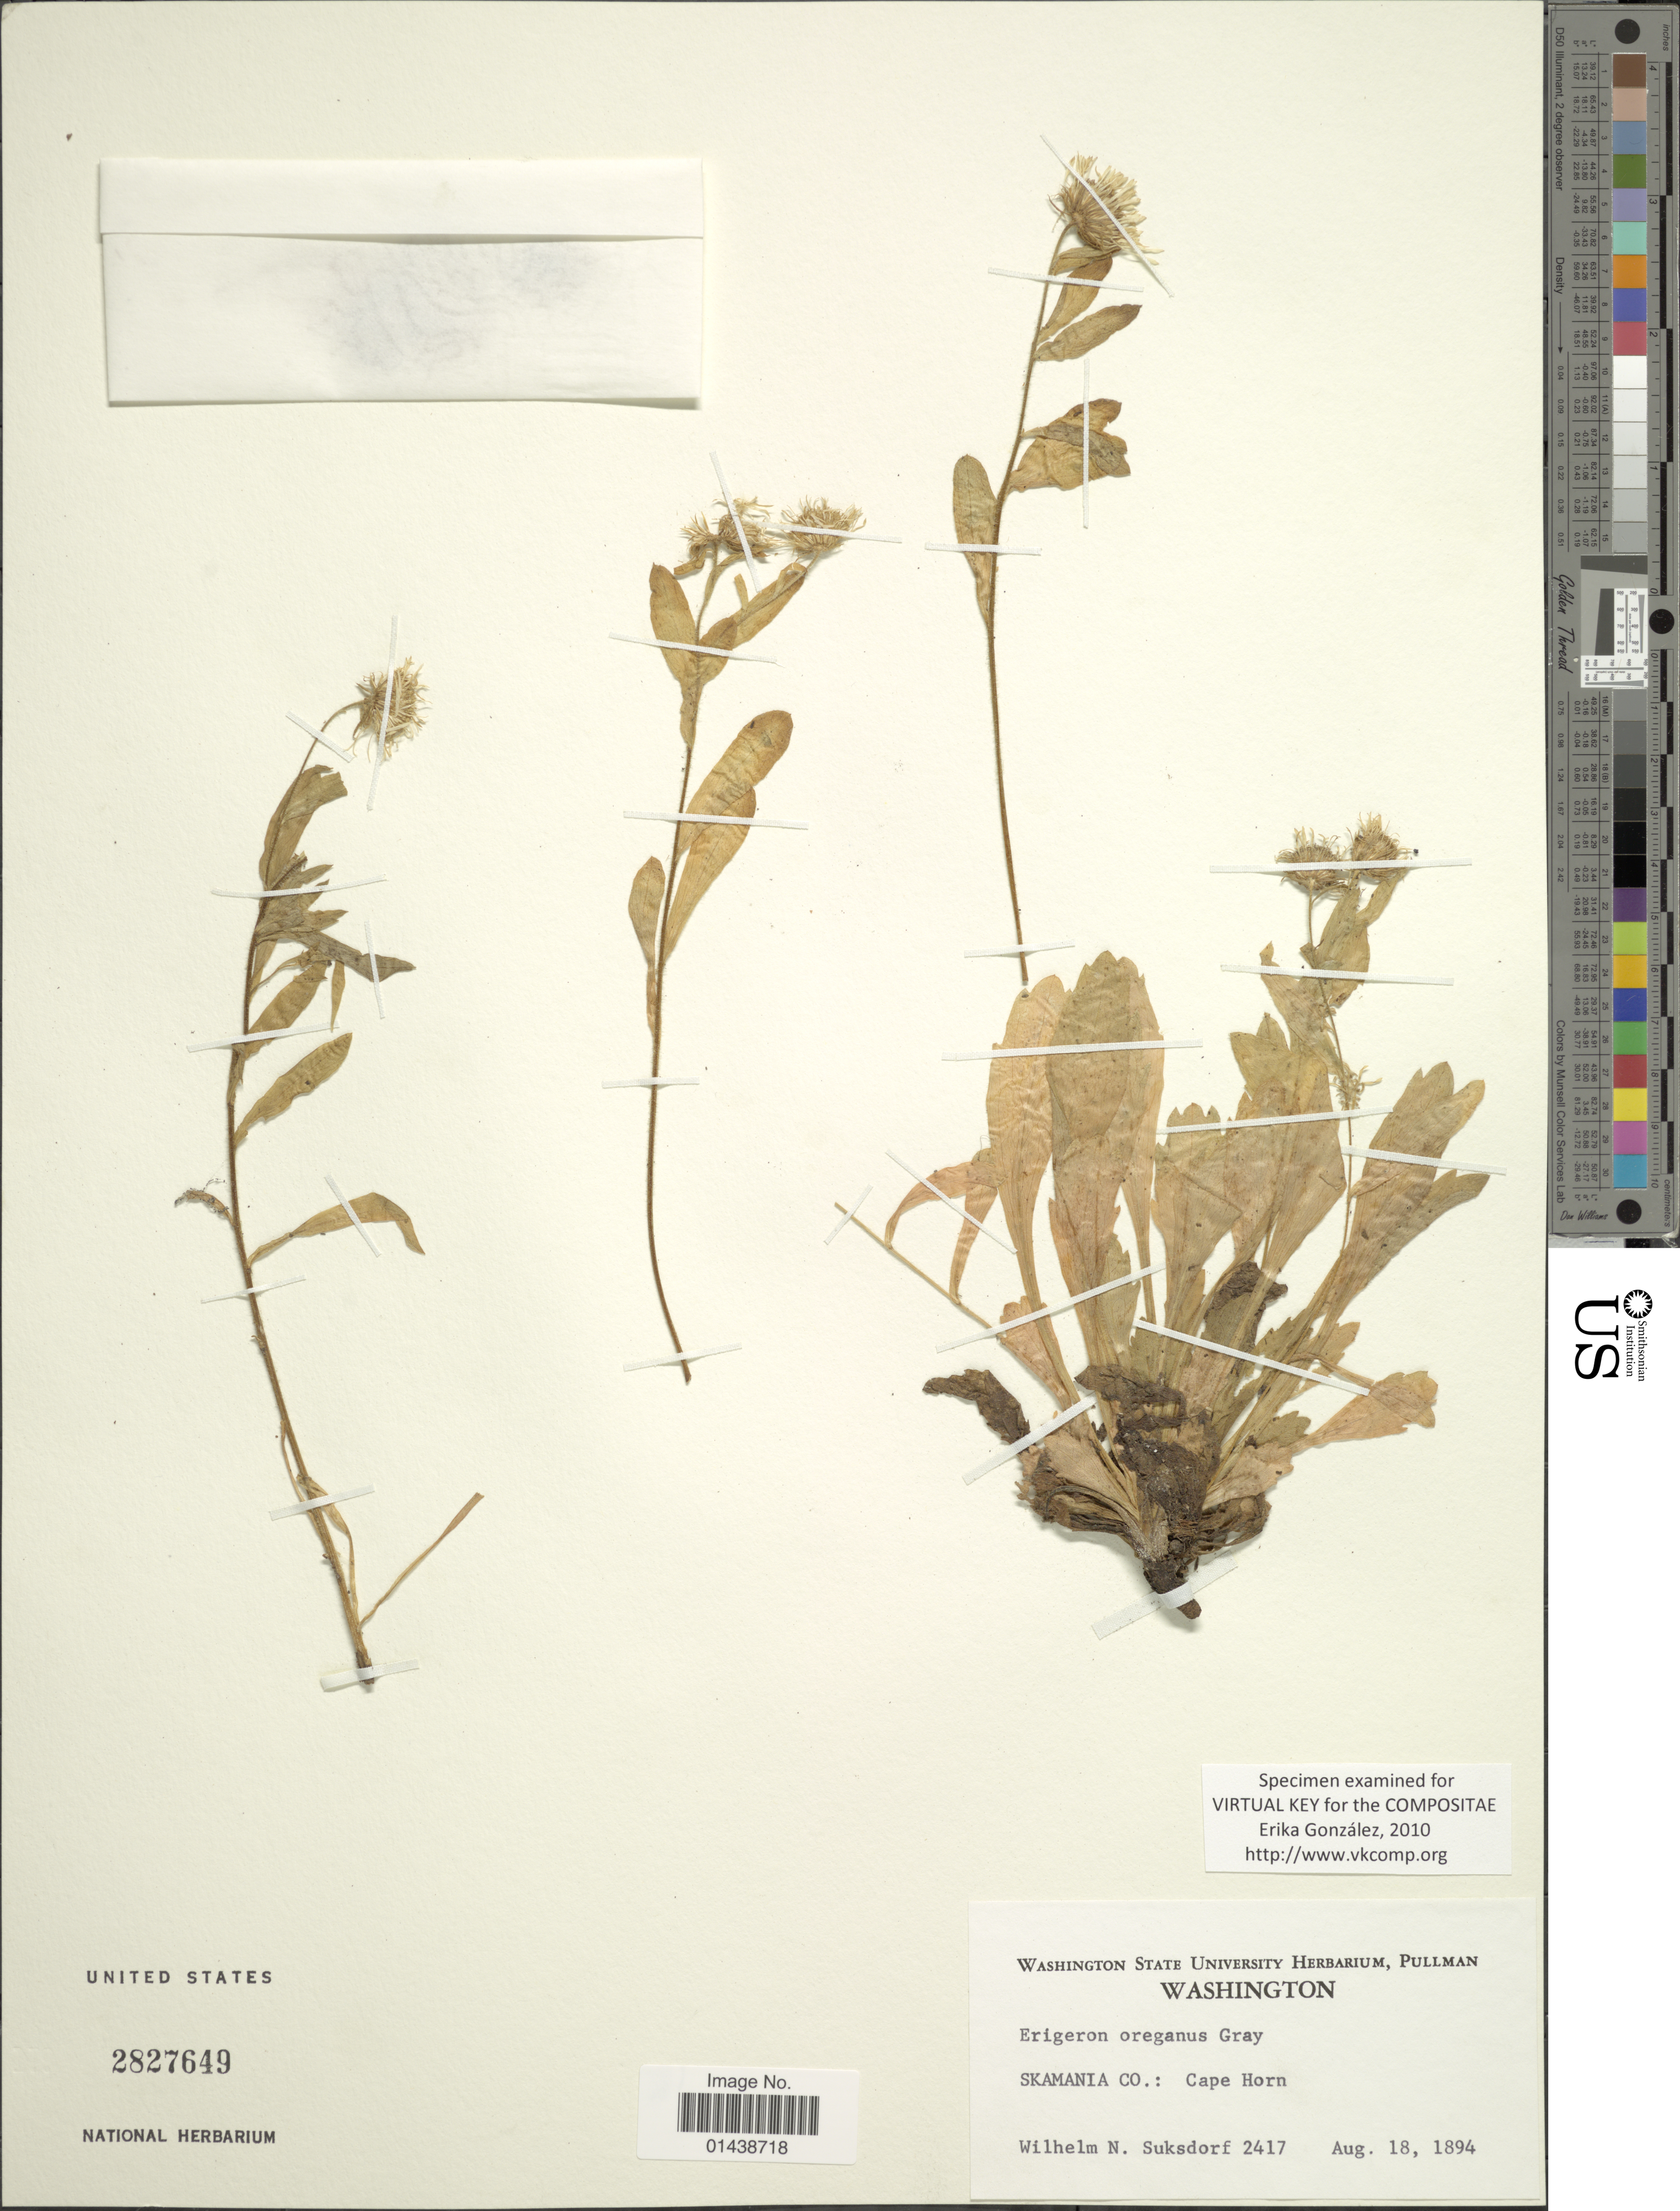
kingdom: Plantae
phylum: Tracheophyta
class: Magnoliopsida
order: Asterales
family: Asteraceae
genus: Erigeron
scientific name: Erigeron oreganus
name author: A. Gray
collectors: W. N. Suksdorf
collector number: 2417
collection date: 1894-08-18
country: United States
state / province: Washington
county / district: Skamania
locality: Skamania Co.: Cape Horn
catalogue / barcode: US 2827649